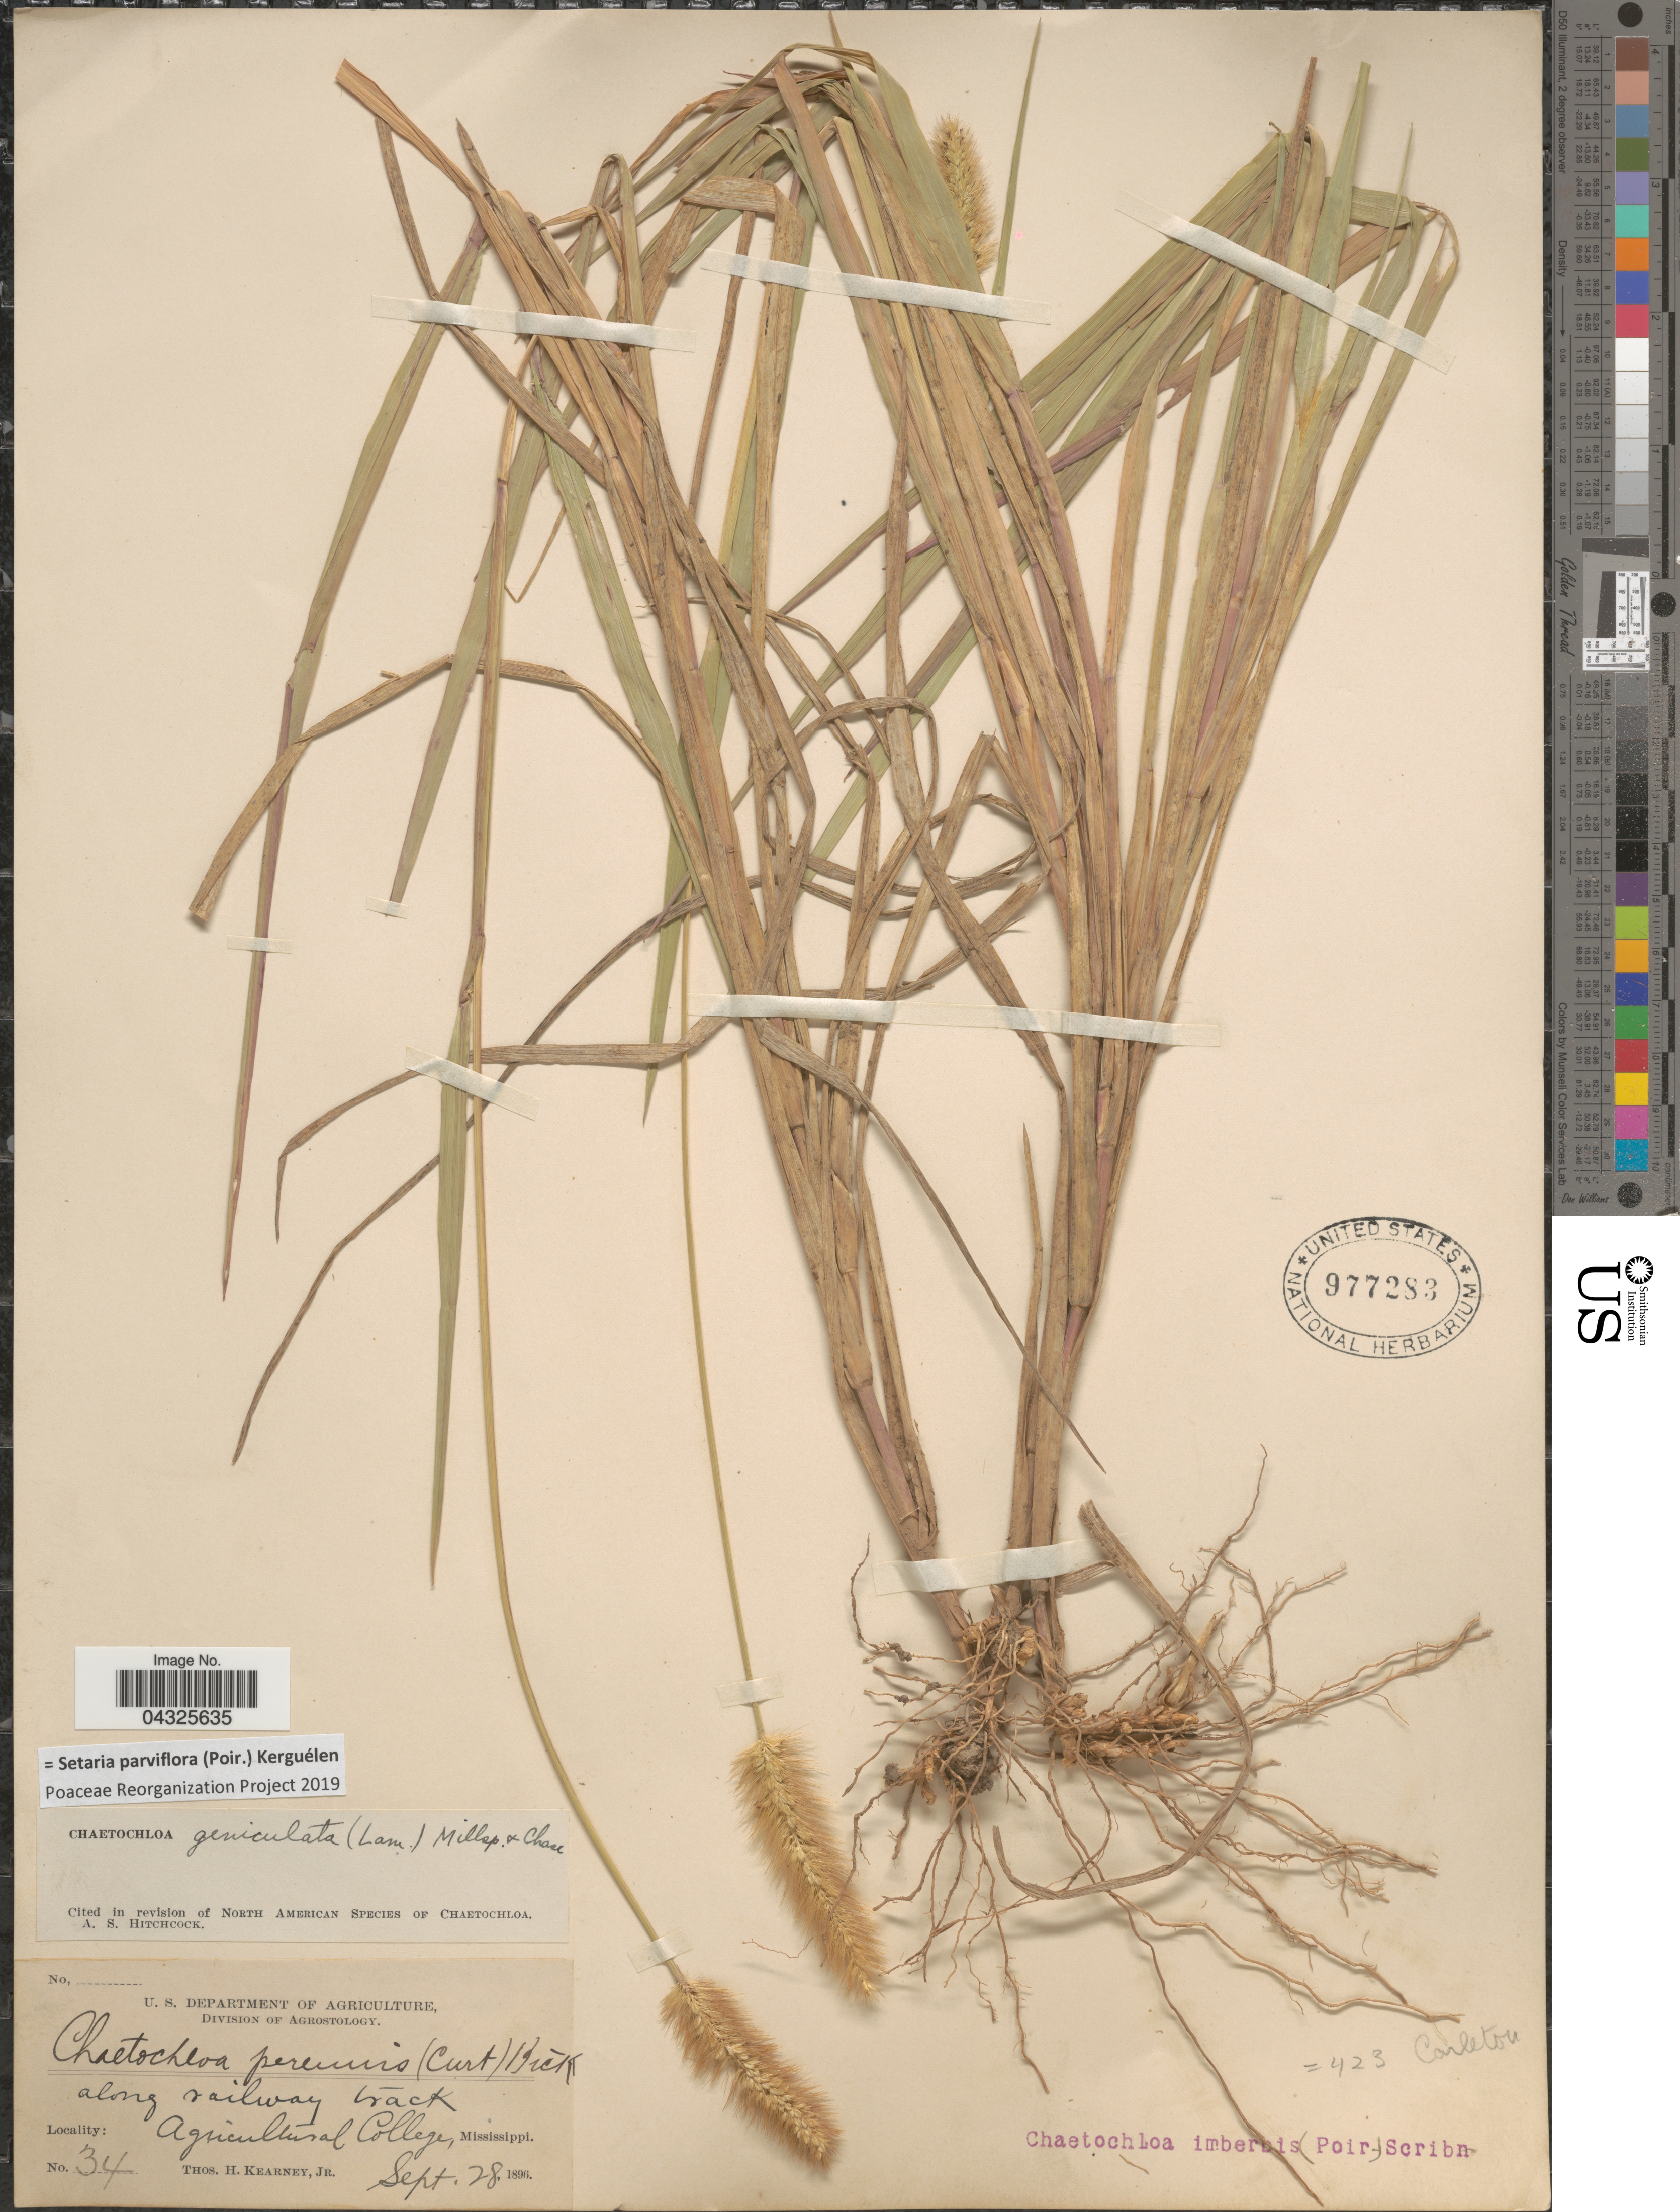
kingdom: Plantae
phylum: Tracheophyta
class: Liliopsida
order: Poales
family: Poaceae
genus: Setaria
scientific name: Setaria parviflora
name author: (Poir.) Kerguélen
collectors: T. H. Kearney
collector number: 34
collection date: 1896-09-28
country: United States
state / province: Mississippi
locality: Along railway track. Agricultural College.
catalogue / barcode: US 977283